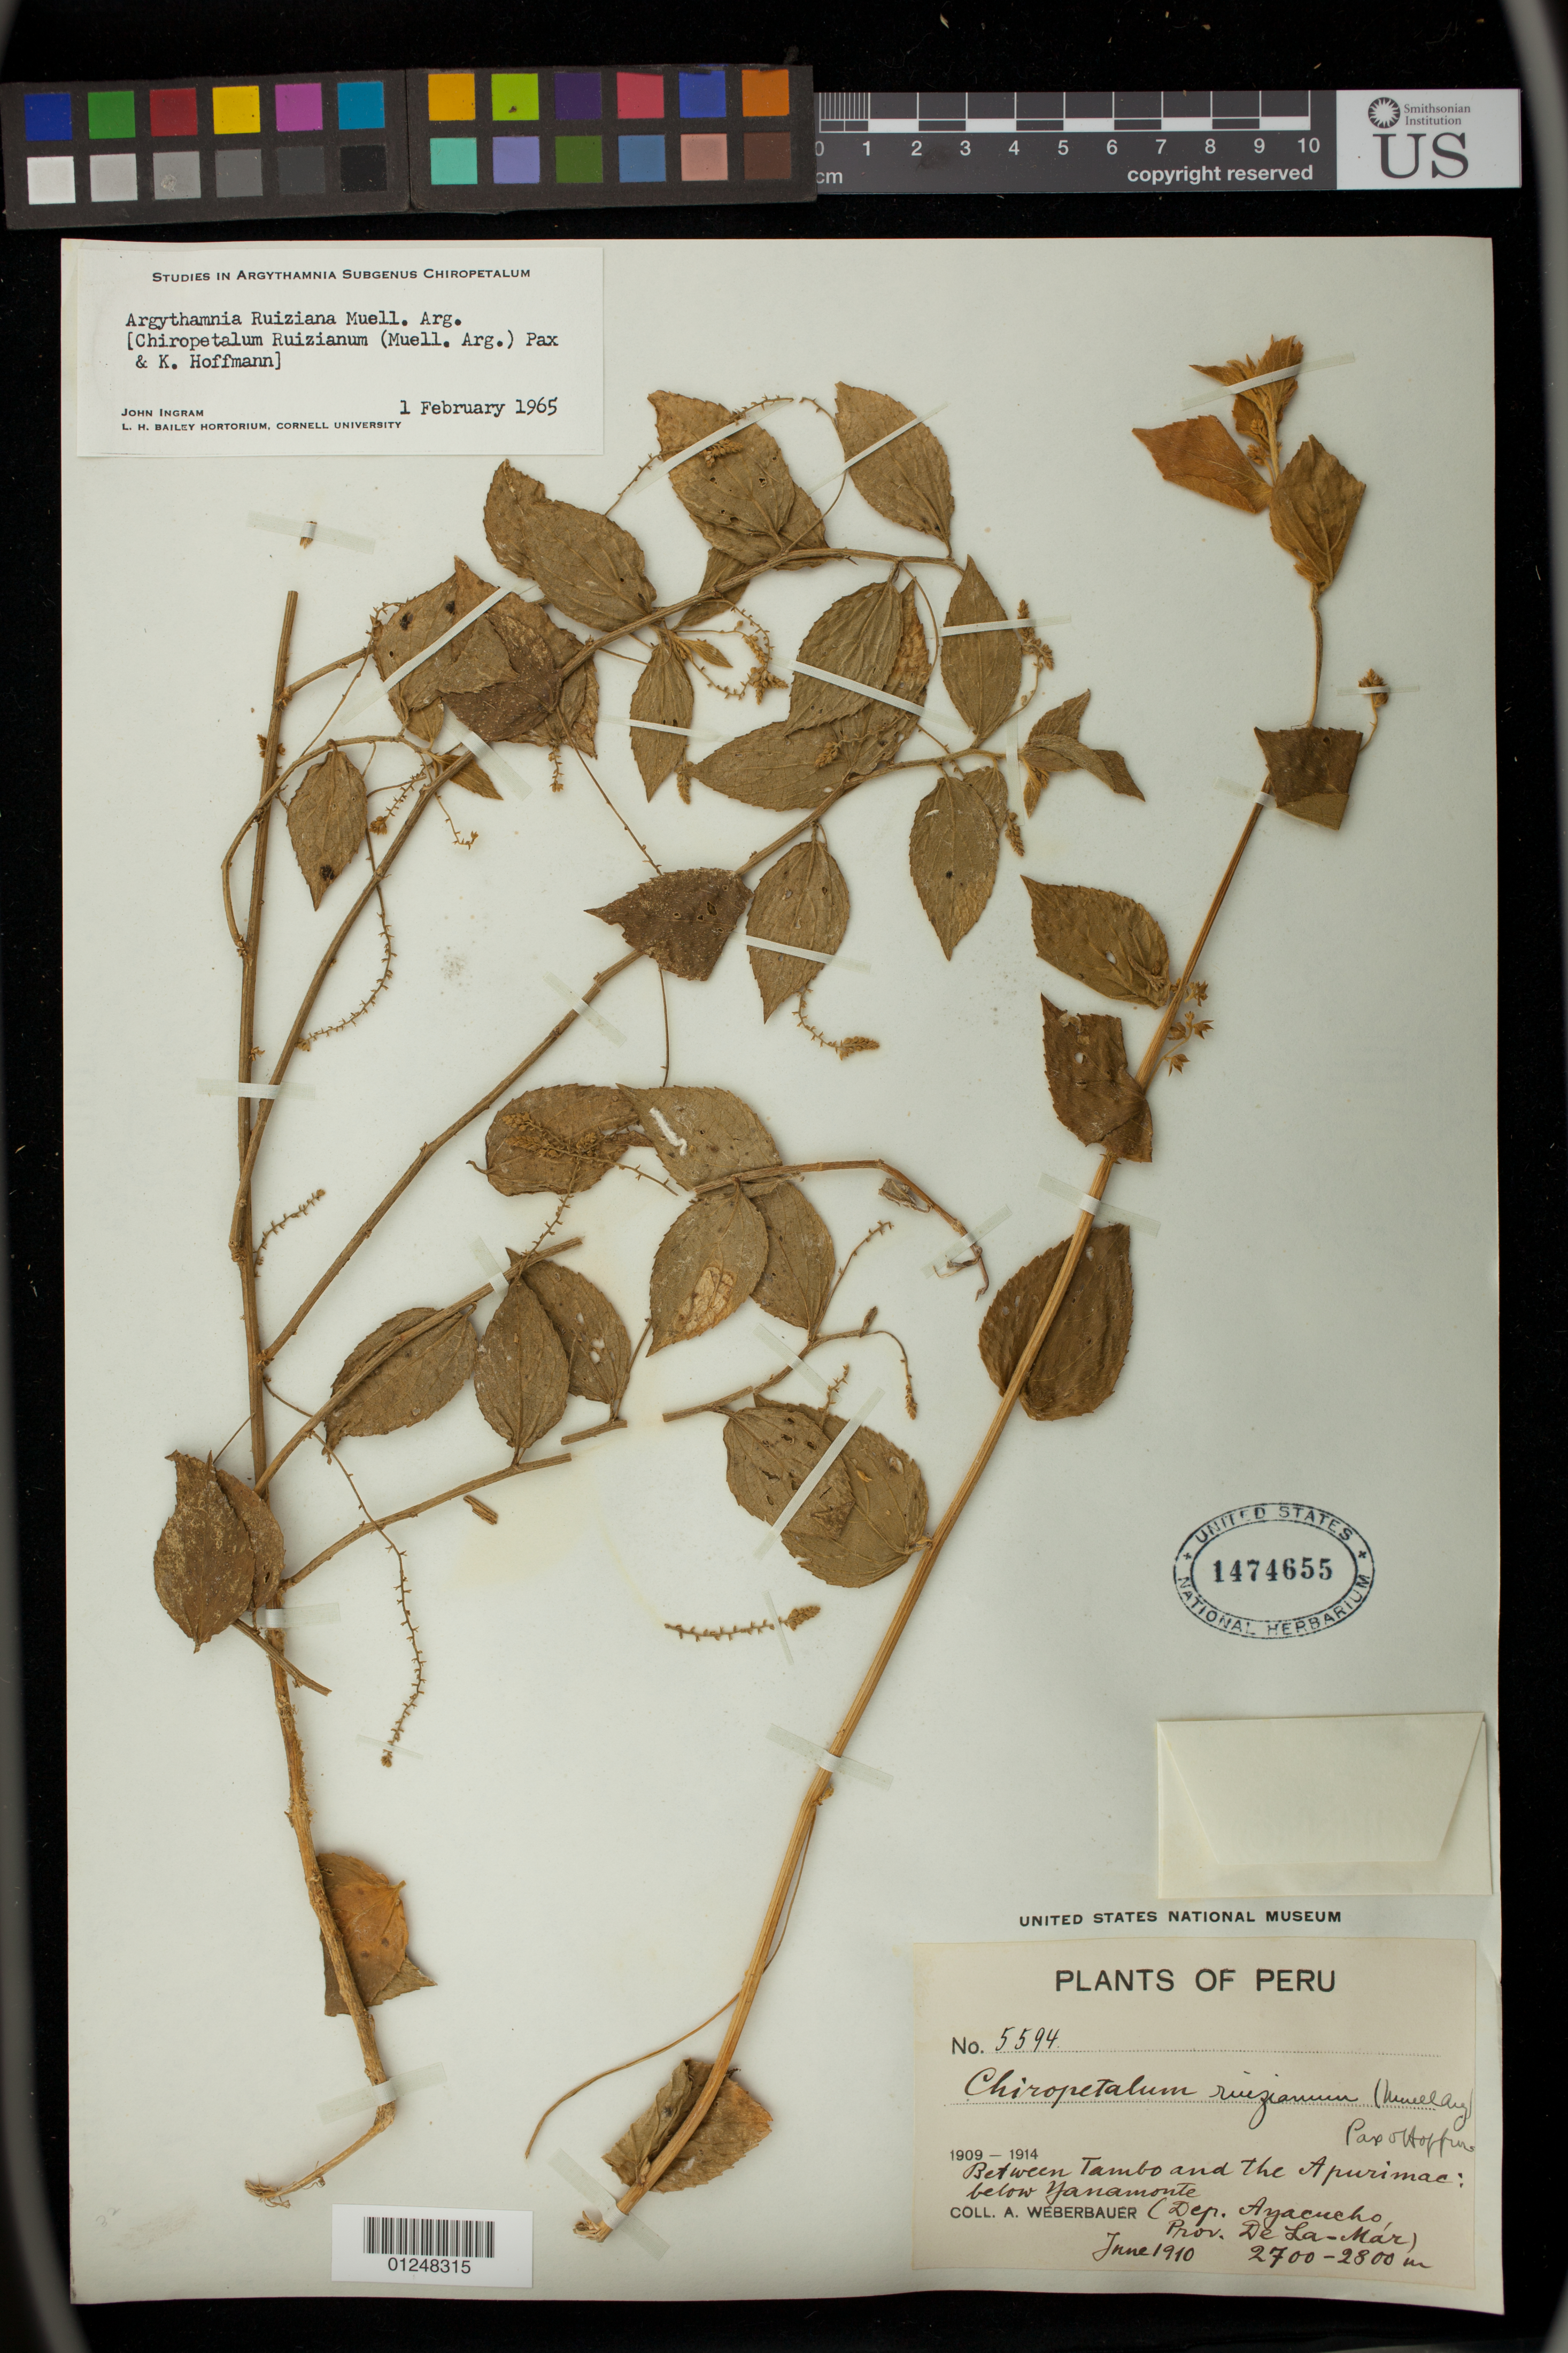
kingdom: Plantae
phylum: Tracheophyta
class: Magnoliopsida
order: Malpighiales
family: Euphorbiaceae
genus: Argythamnia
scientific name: Argythamnia ruiziana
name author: Müll. Arg.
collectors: A. Weberbauer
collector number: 5594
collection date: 1910-06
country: Peru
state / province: Ayacucho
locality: Between Tambo and the Apurimac: below Yanamonte (Dep. Ayacucho, Prov. De La-Mar)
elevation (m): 2700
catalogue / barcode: US 1474655